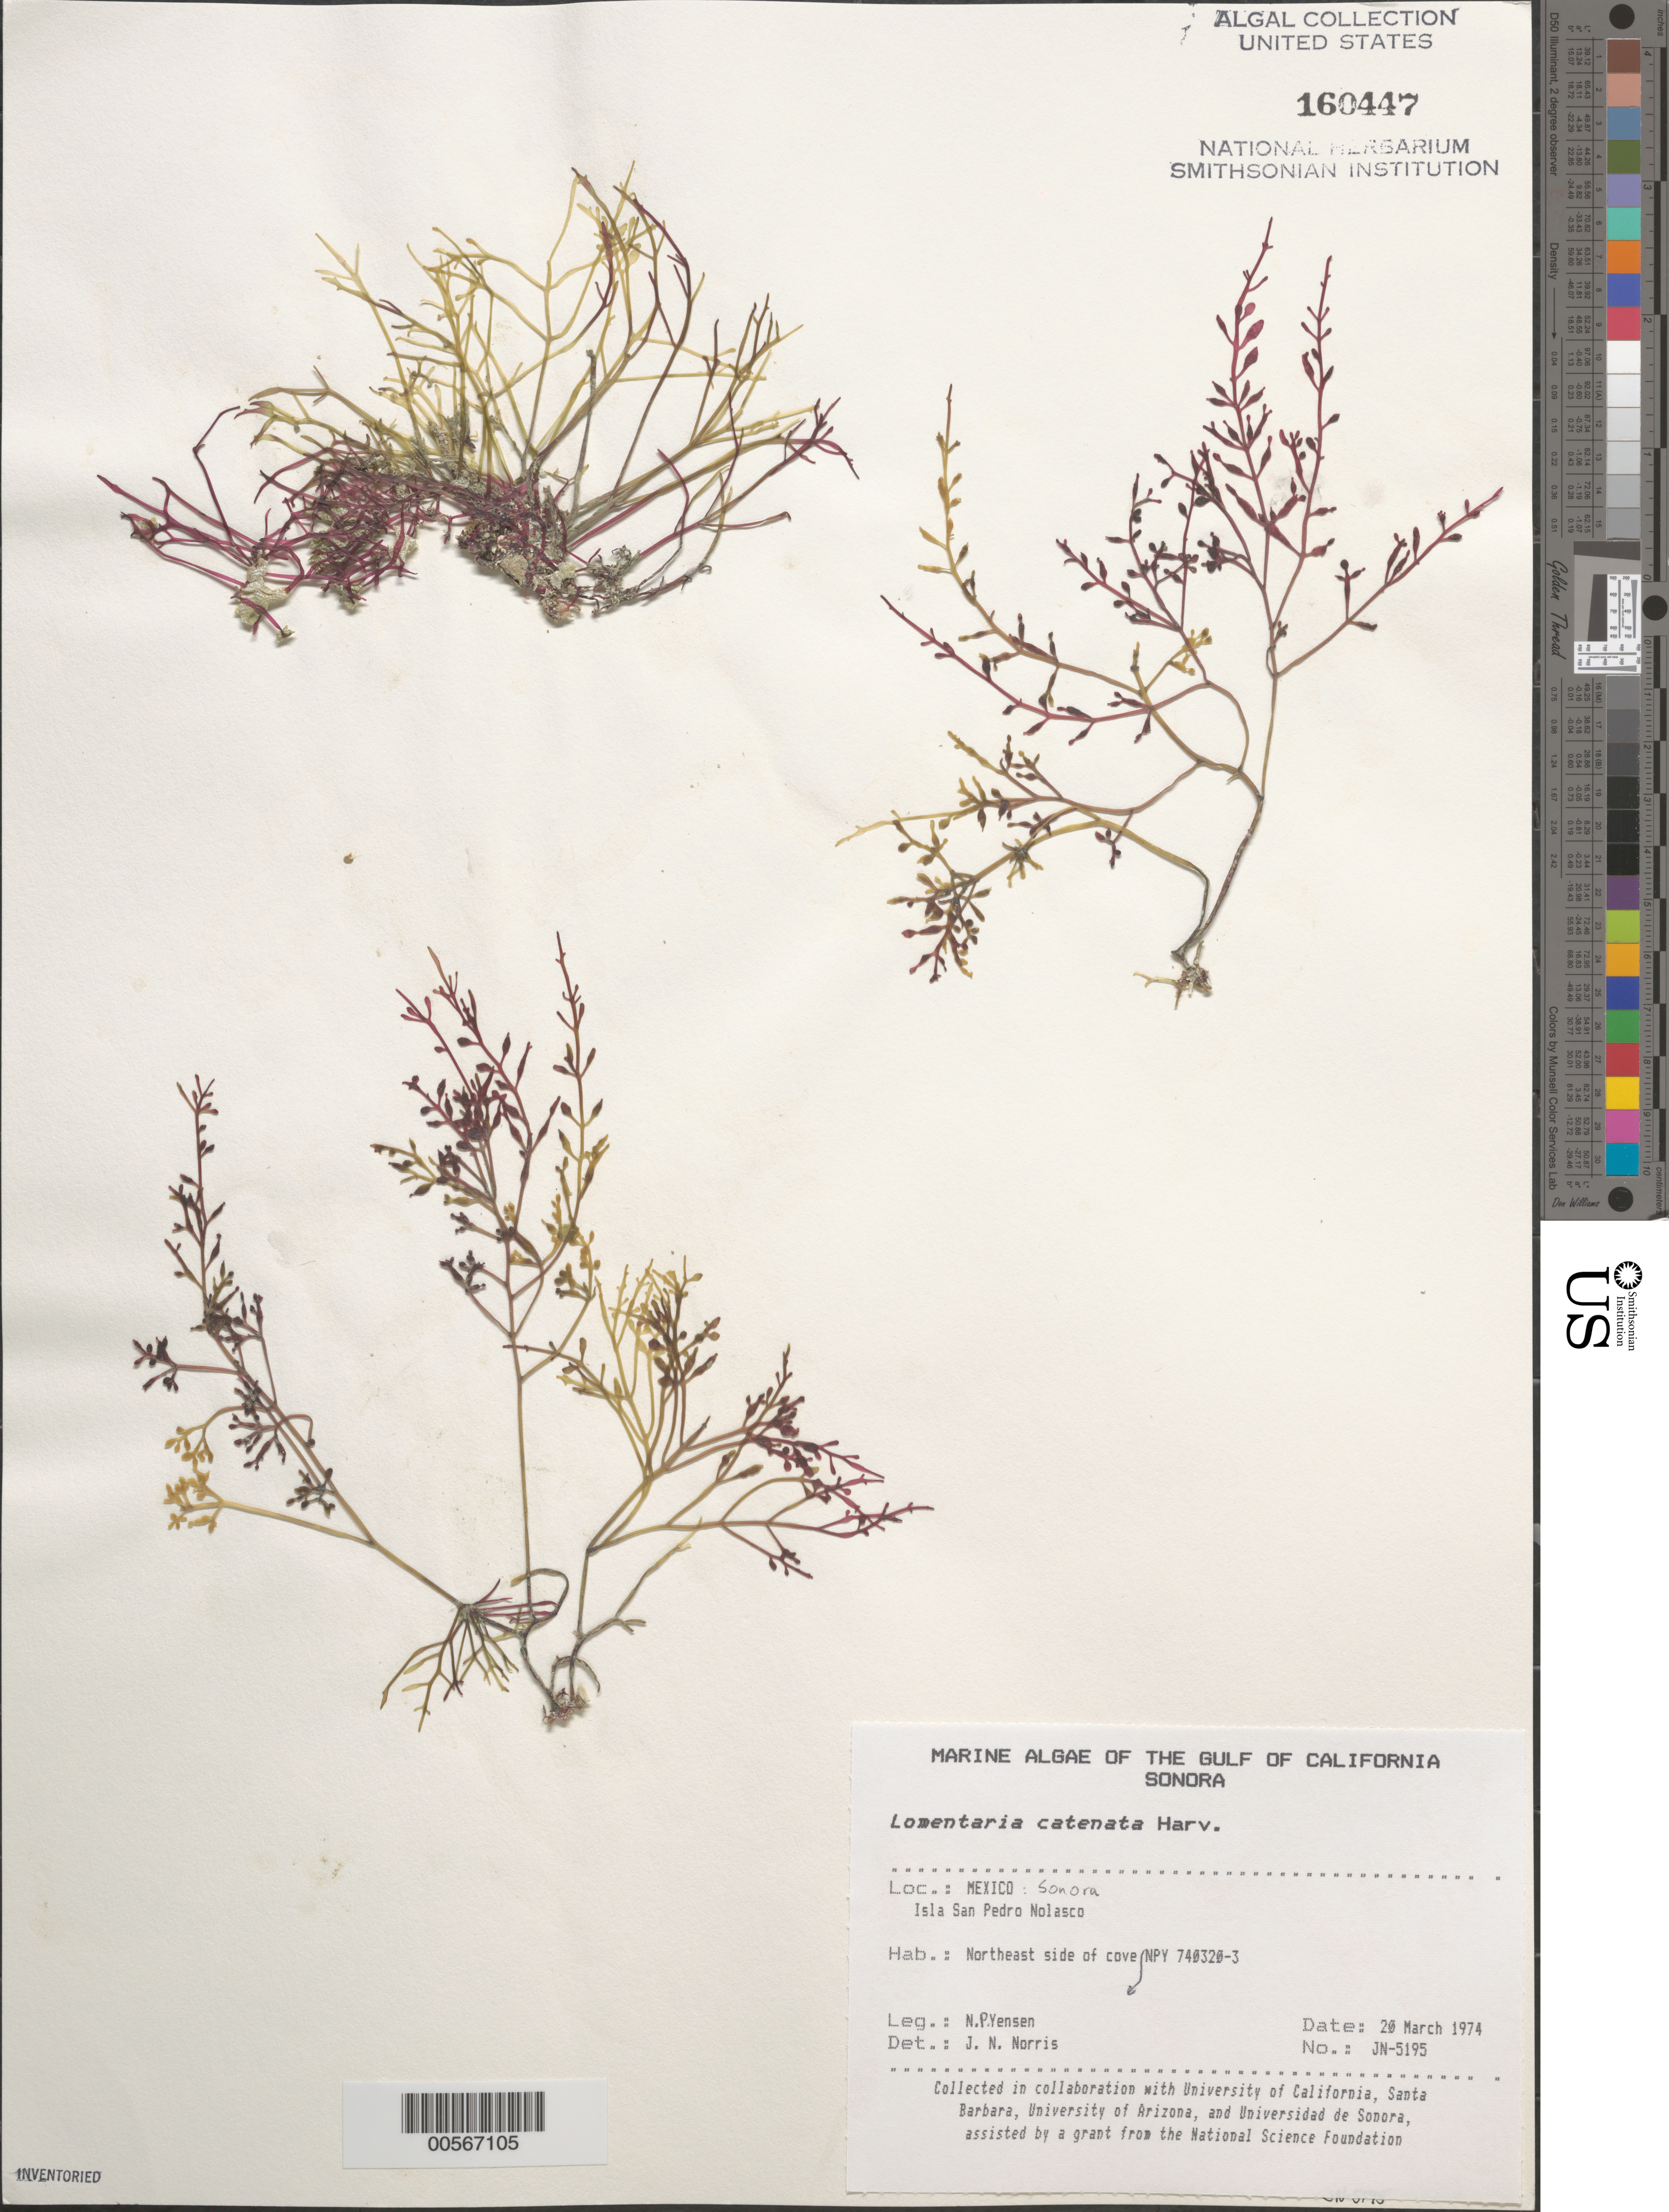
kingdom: Plantae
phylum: Rhodophyta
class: Florideophyceae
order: Rhodymeniales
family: Lomentariaceae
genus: Fushitsunagia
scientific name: Fushitsunagia catenata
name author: (Harv.) Filloramo & G.W. Saunders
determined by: Algae name updating Project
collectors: N. Yensen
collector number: Jn-5195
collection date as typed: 20 Mar 1974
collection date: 1974-03-20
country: Mexico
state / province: Sonora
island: Isla San Pedro Nolasco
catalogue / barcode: US 160447